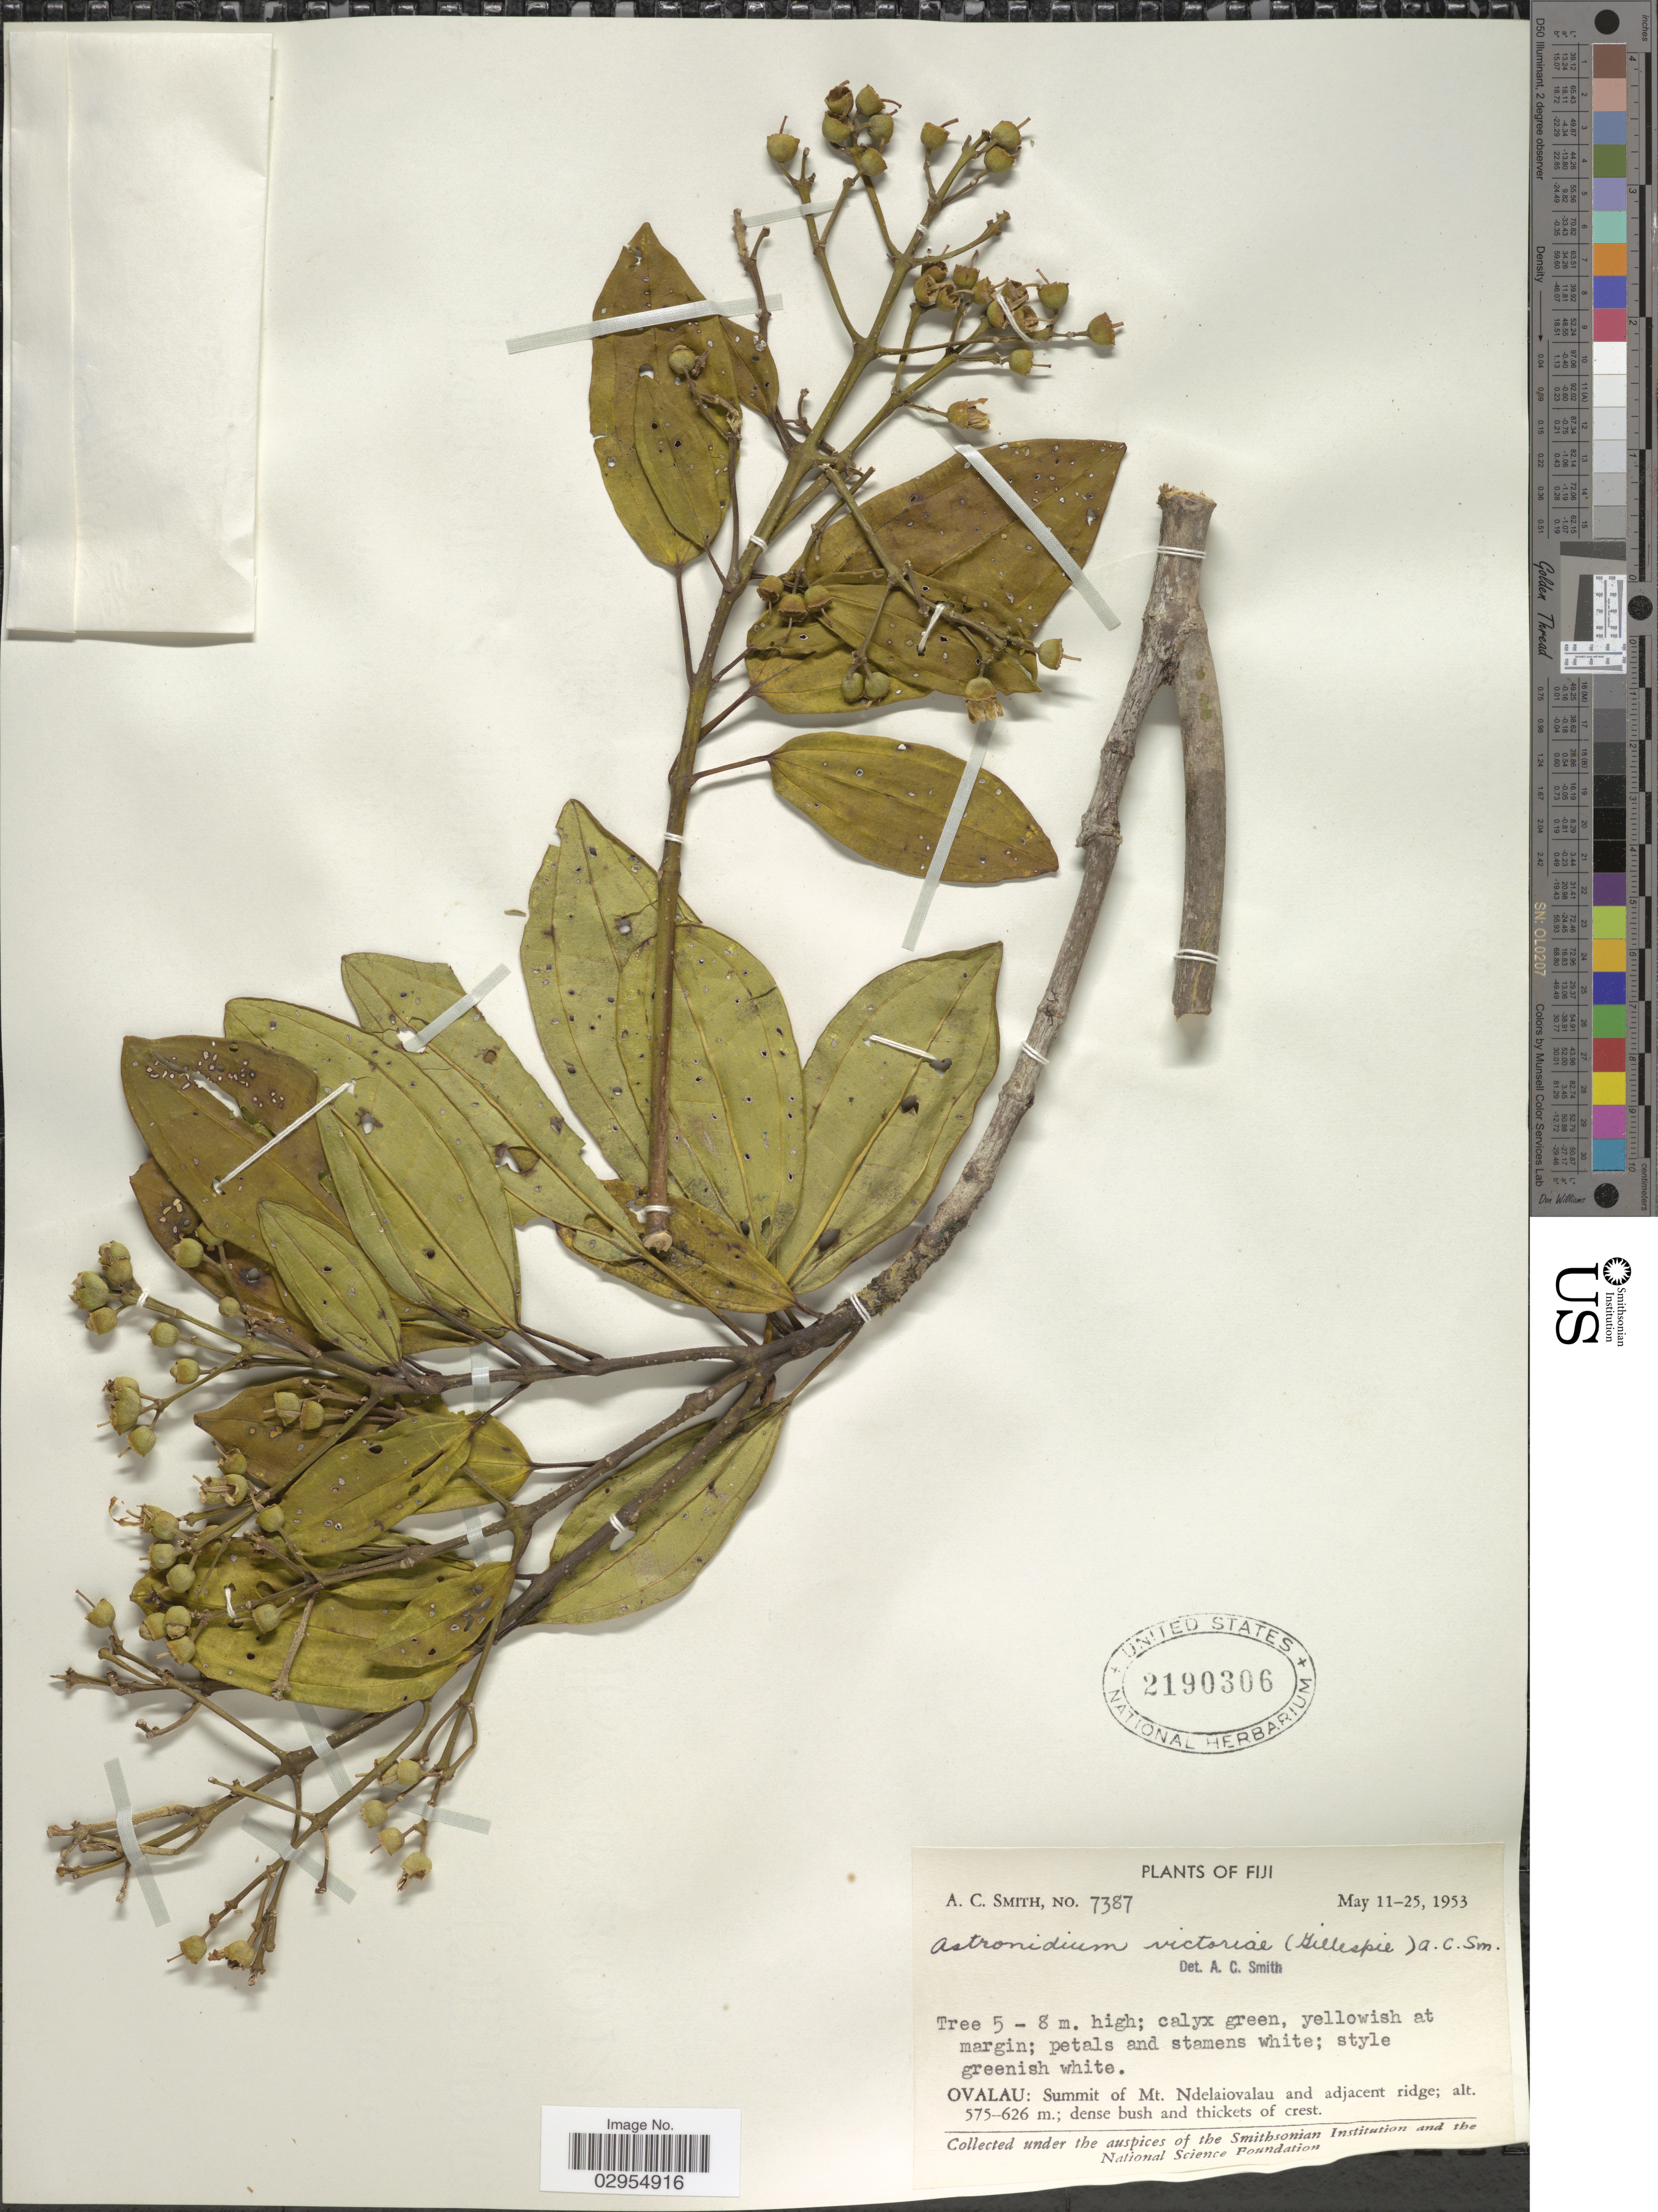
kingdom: Plantae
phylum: Tracheophyta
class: Magnoliopsida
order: Myrtales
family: Melastomataceae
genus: Astronidium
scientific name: Astronidium victoriae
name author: (Gill.) A.C. Sm.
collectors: A. C. Smith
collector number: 7387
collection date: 1953-05-11/1953-05-25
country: Fiji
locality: Ovalau: Summit of Mt. Ndelaiovalau and adjacent ridge.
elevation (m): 575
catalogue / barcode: US 2190306